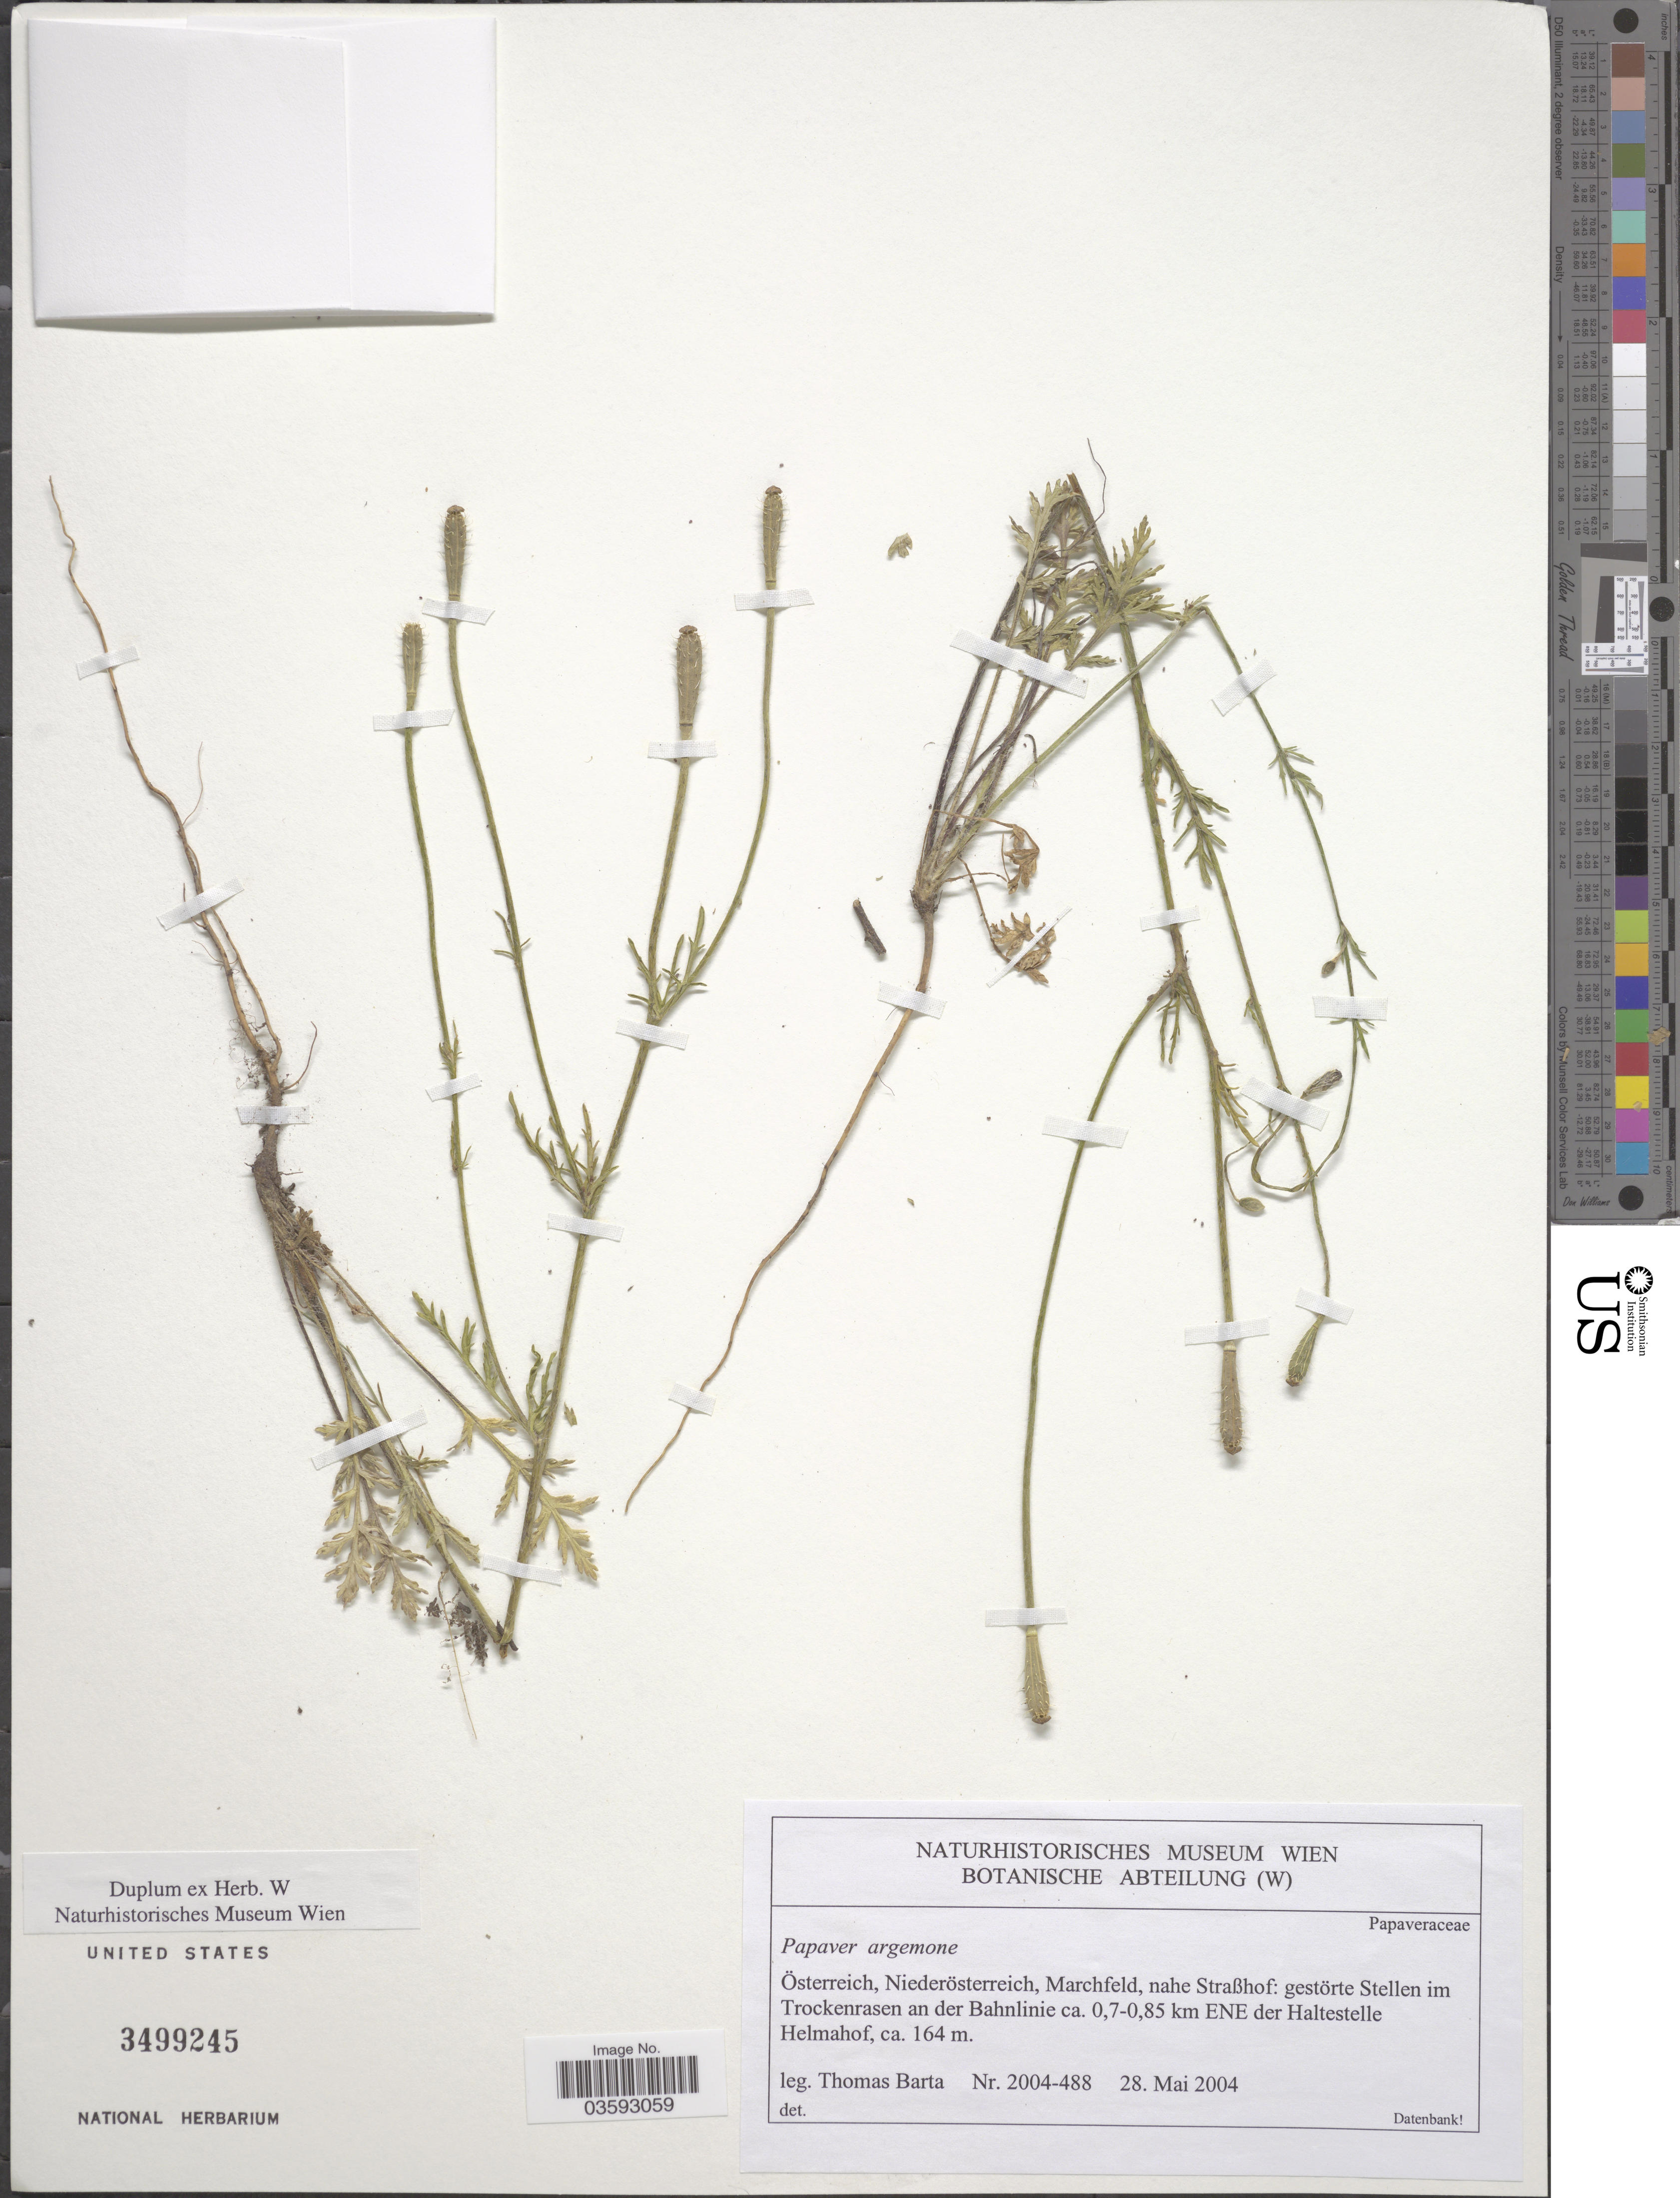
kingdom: Plantae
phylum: Tracheophyta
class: Magnoliopsida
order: Ranunculales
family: Papaveraceae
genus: Papaver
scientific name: Papaver argemone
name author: L.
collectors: T. Barta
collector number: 2004-488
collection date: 2004-05-28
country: Austria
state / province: Niederosterreich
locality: Österreich, Niederösterreich, Marchfeld, nahe Straßhof: gestörte Stellen im Trockenrasen an der Bahnlinie ca. 0,7-0,85 km ENE der Haltestelle Helmahof.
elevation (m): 164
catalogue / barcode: US 3499245